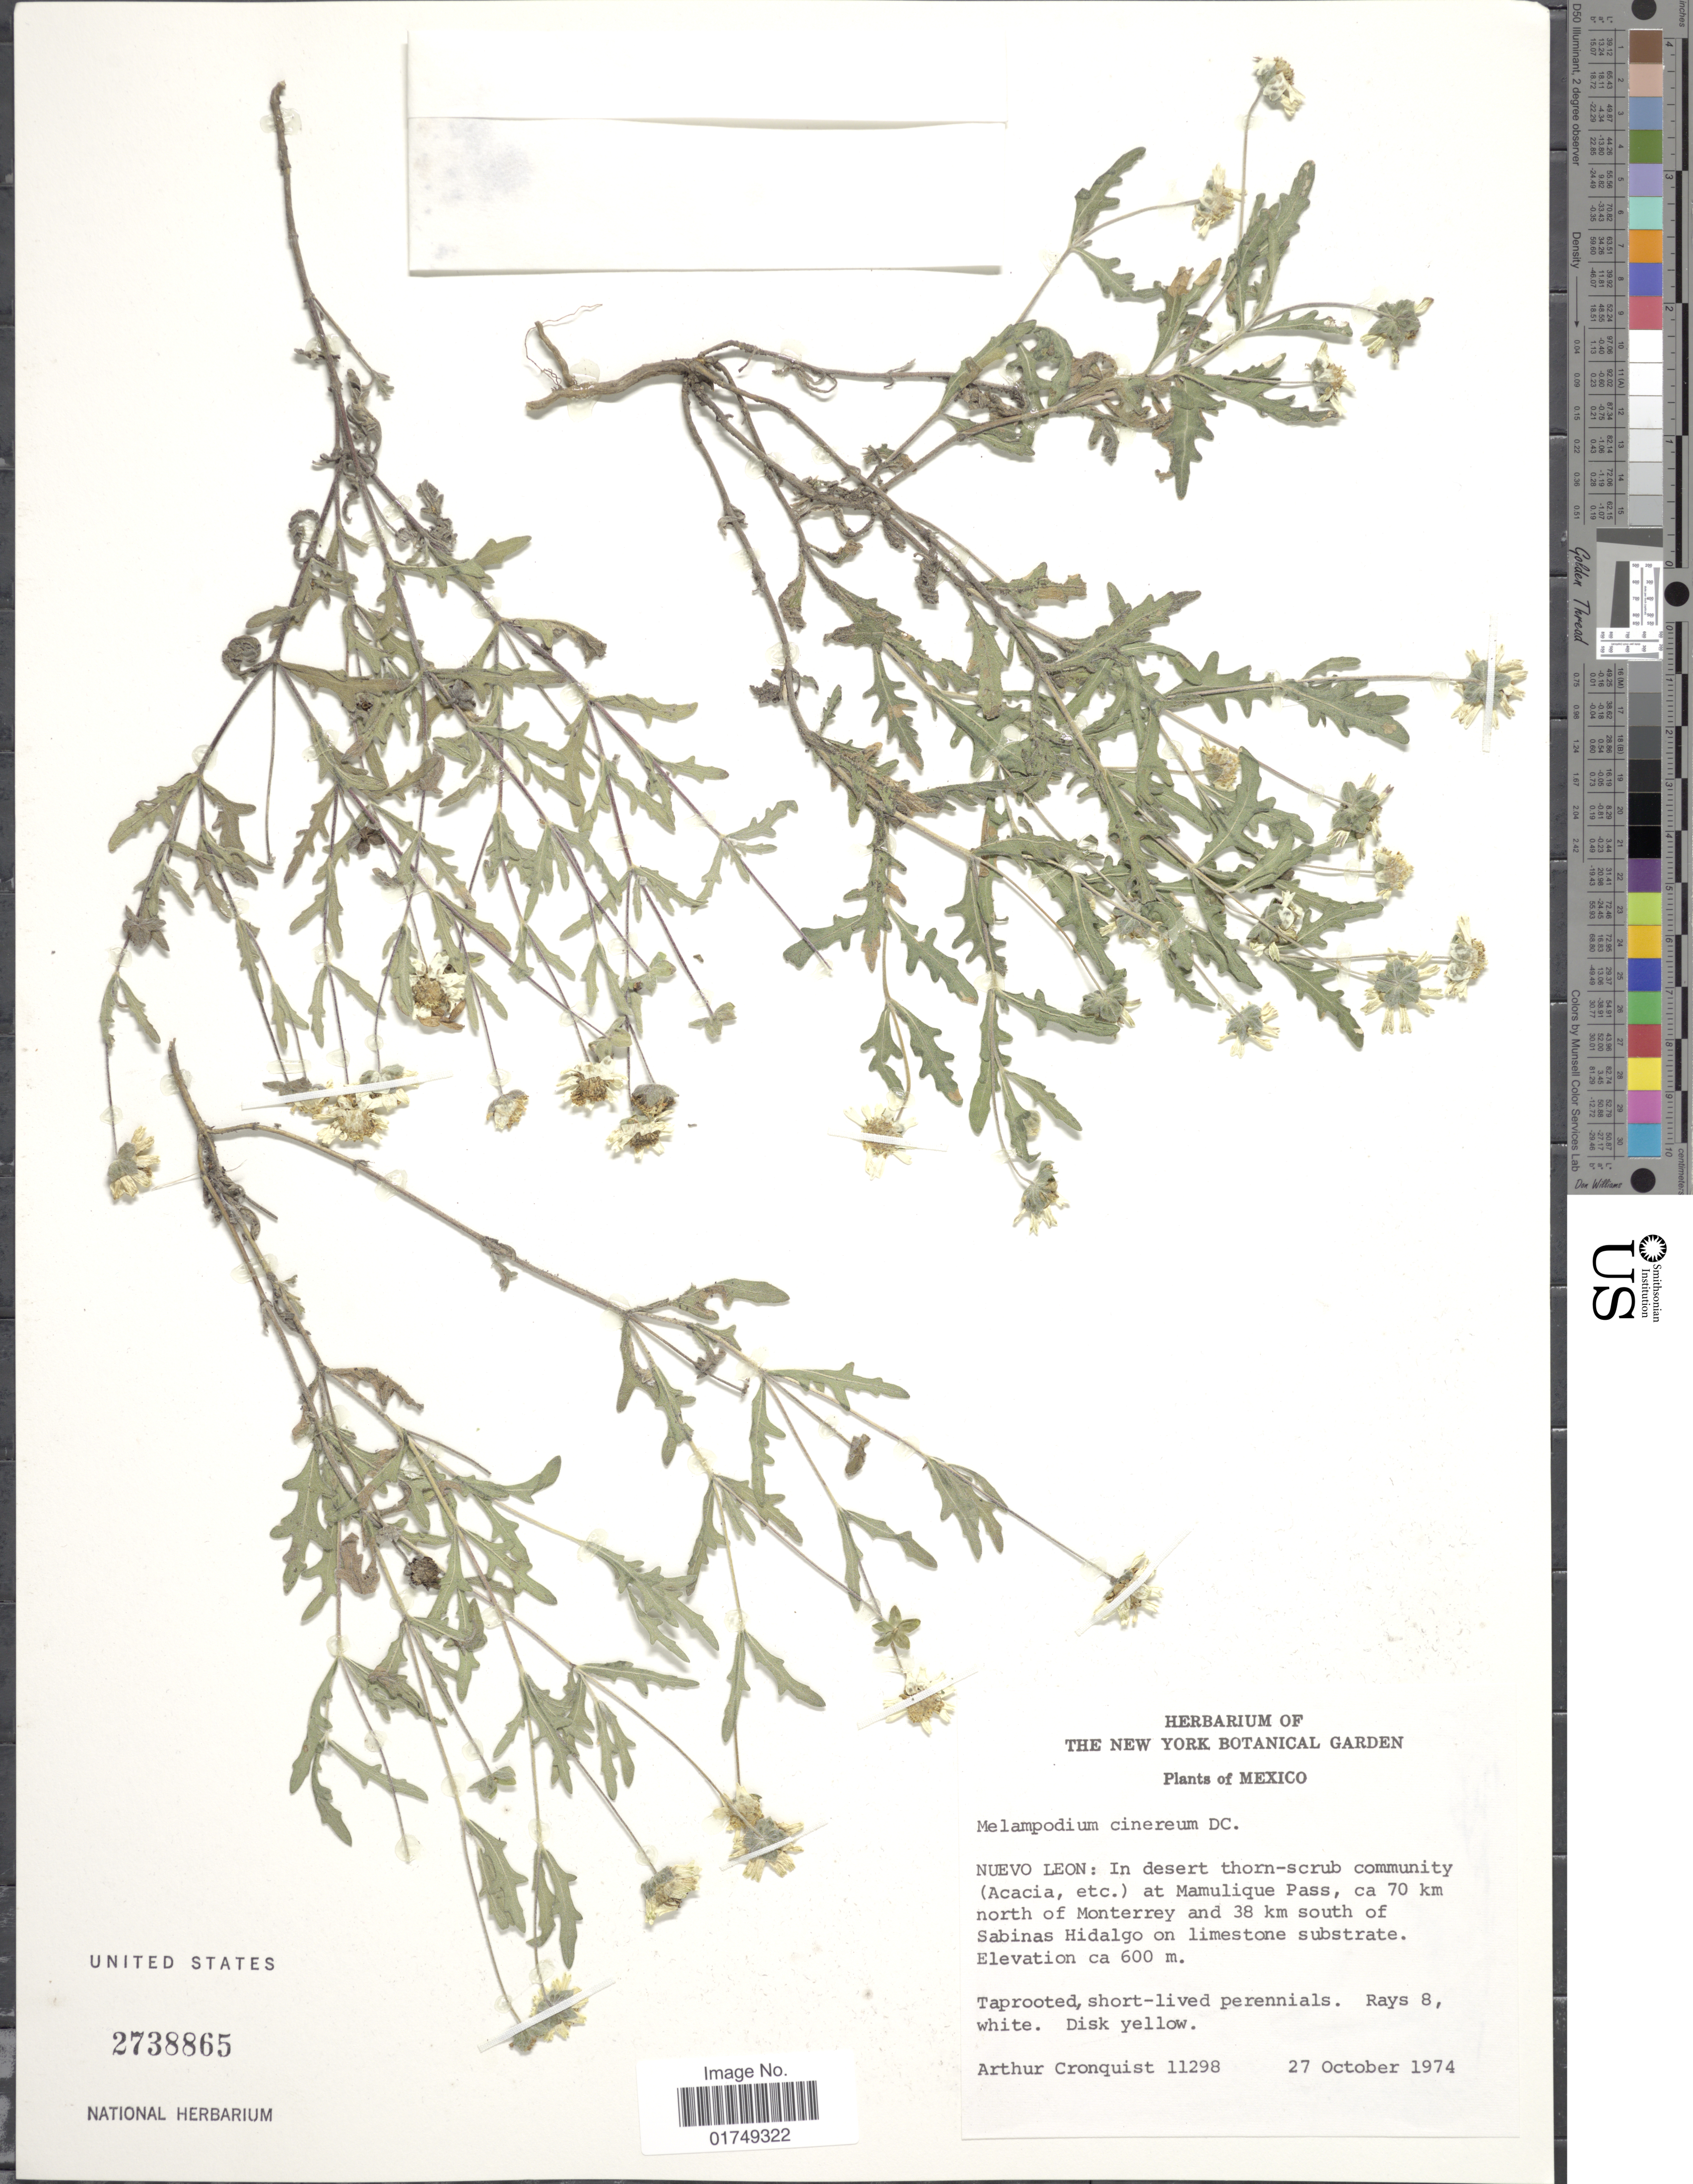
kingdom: Plantae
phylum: Tracheophyta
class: Magnoliopsida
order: Asterales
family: Asteraceae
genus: Melampodium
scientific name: Melampodium cinereum var. hirtellum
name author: Stuessy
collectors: A. J. Cronquist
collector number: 11298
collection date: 1974-10-27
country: Mexico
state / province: Nuevo León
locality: Mamulique Pass, ca 70 km north of Monterrey and 38 km south of Sabinas Hidalgo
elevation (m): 600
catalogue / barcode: US 2738865